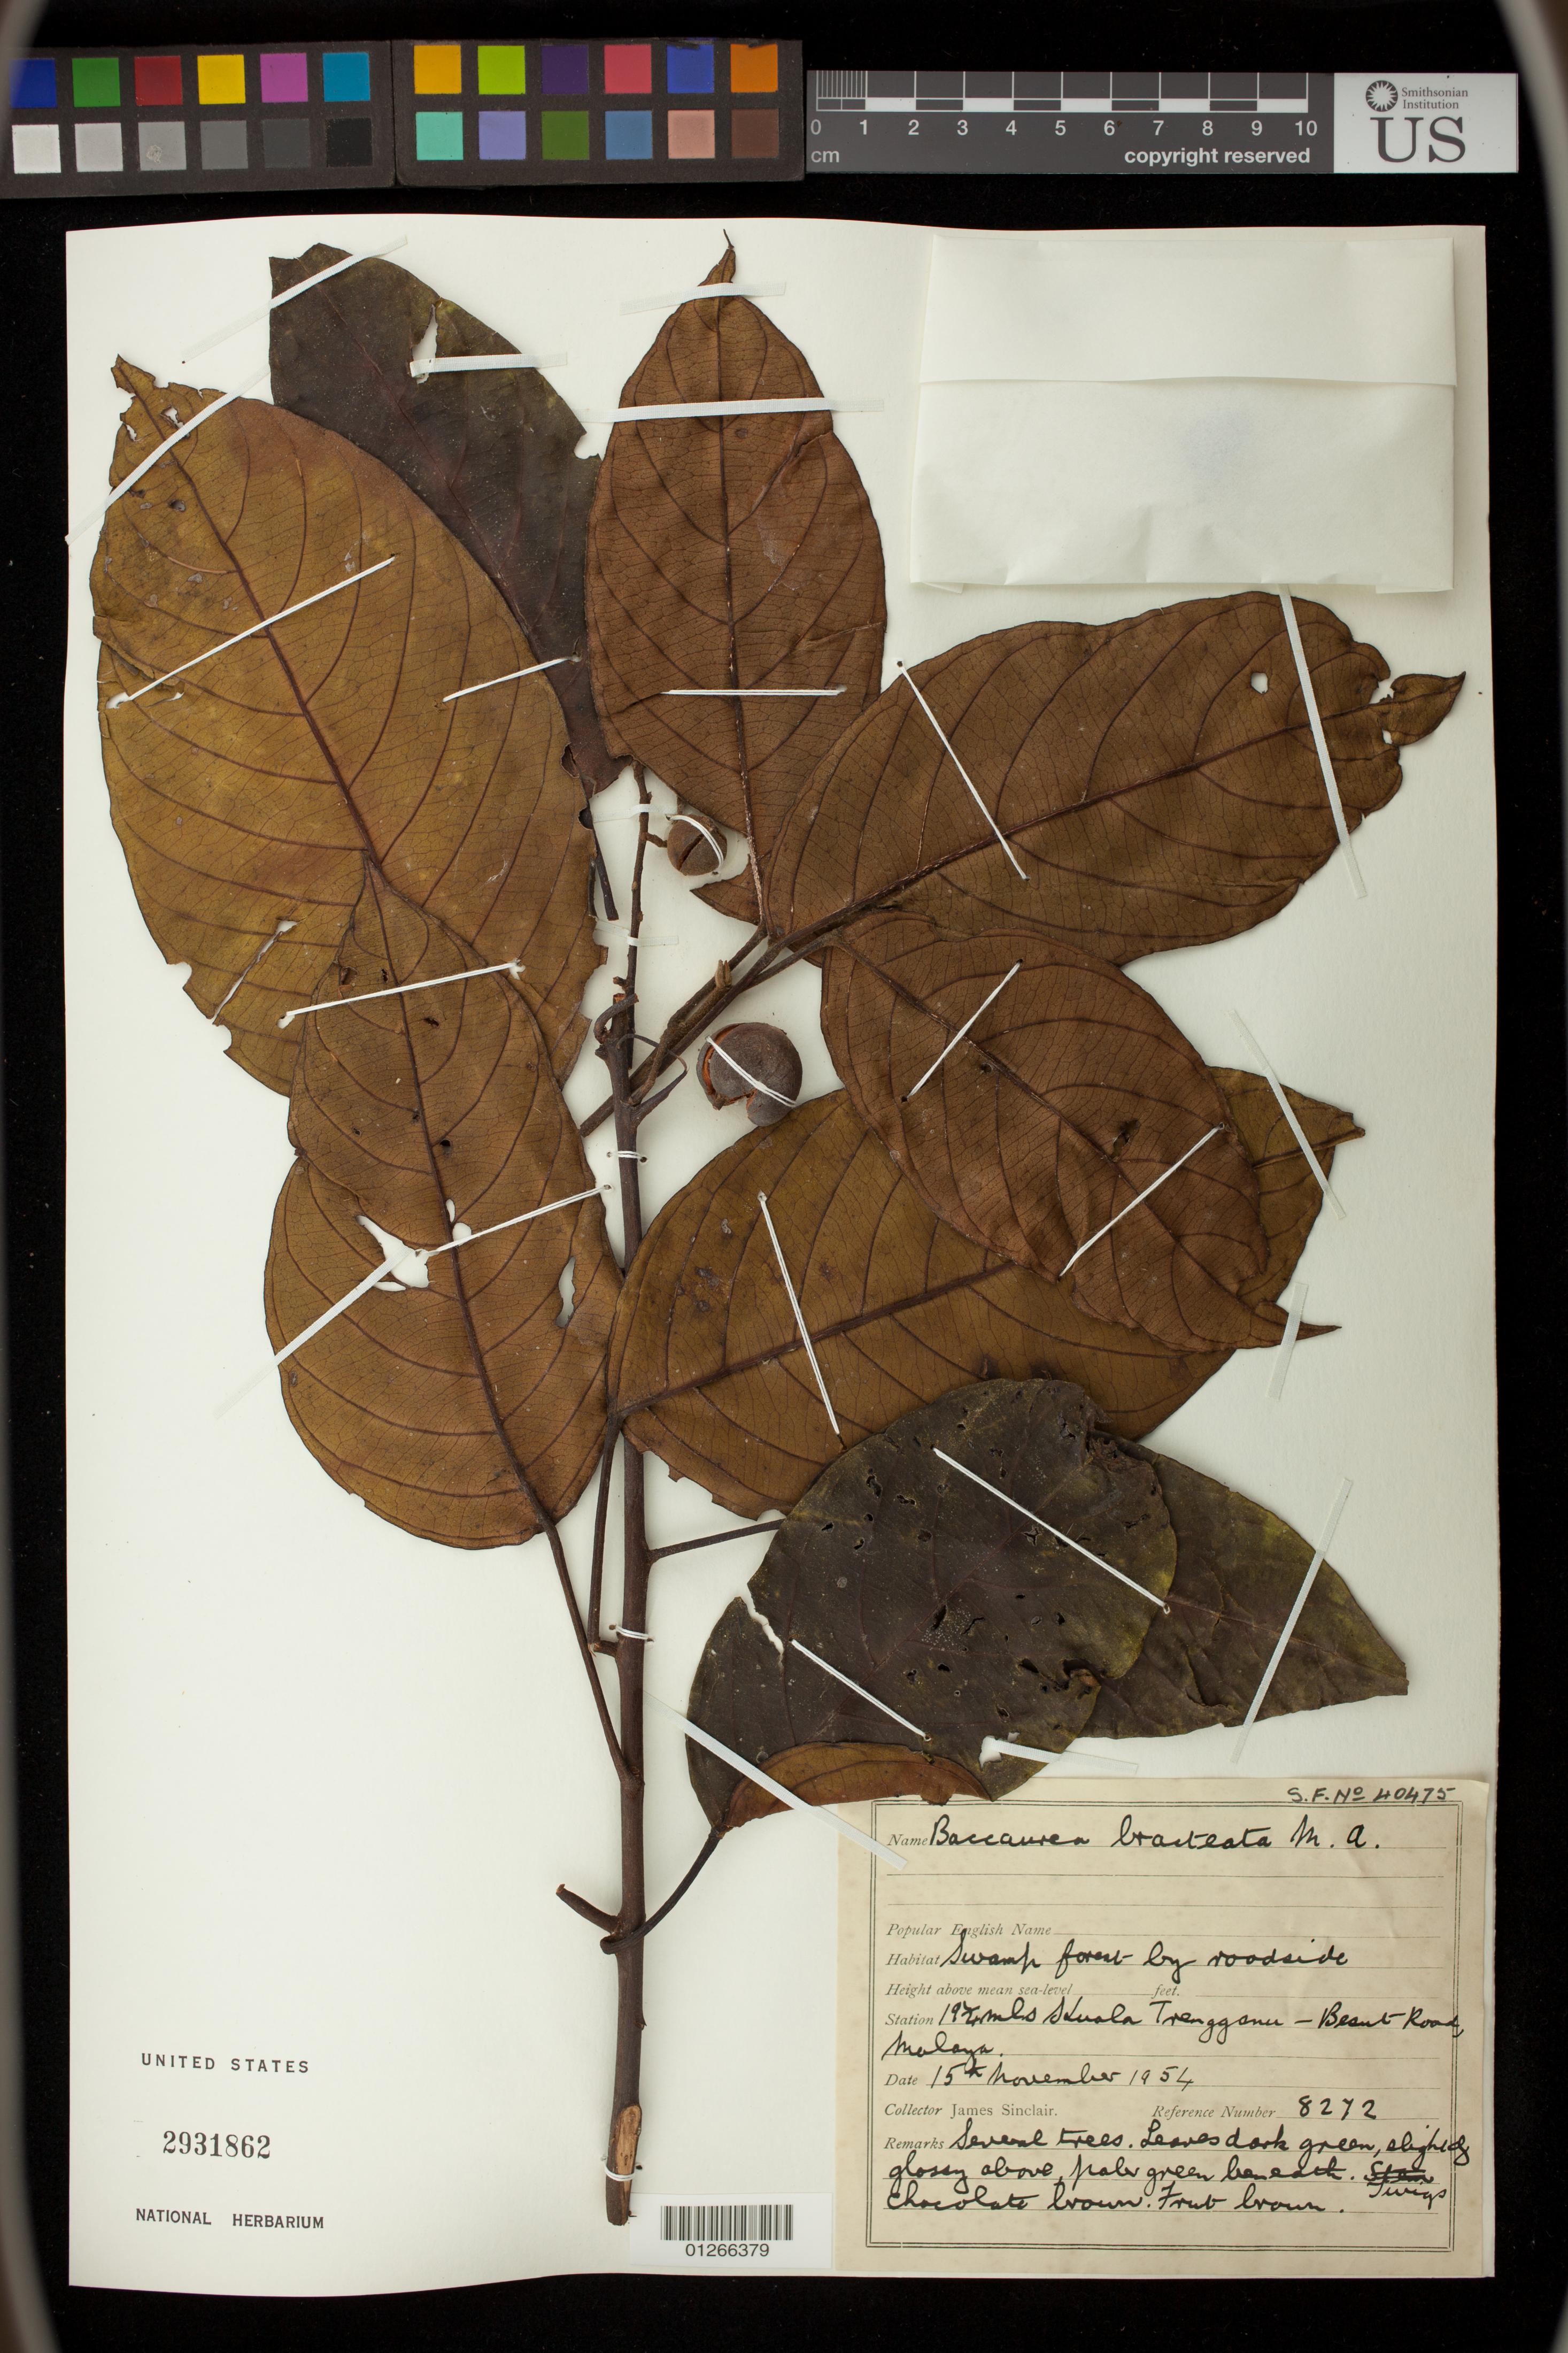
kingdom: Plantae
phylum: Tracheophyta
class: Magnoliopsida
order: Malpighiales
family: Phyllanthaceae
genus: Baccaurea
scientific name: Baccaurea bracteata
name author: Müll. Arg.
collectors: J. Sinclair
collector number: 8272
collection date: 1954-11-15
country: Malaysia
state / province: Terengganu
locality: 19 1/4 mls Kuala Trengganu-Besut Road, Malaya